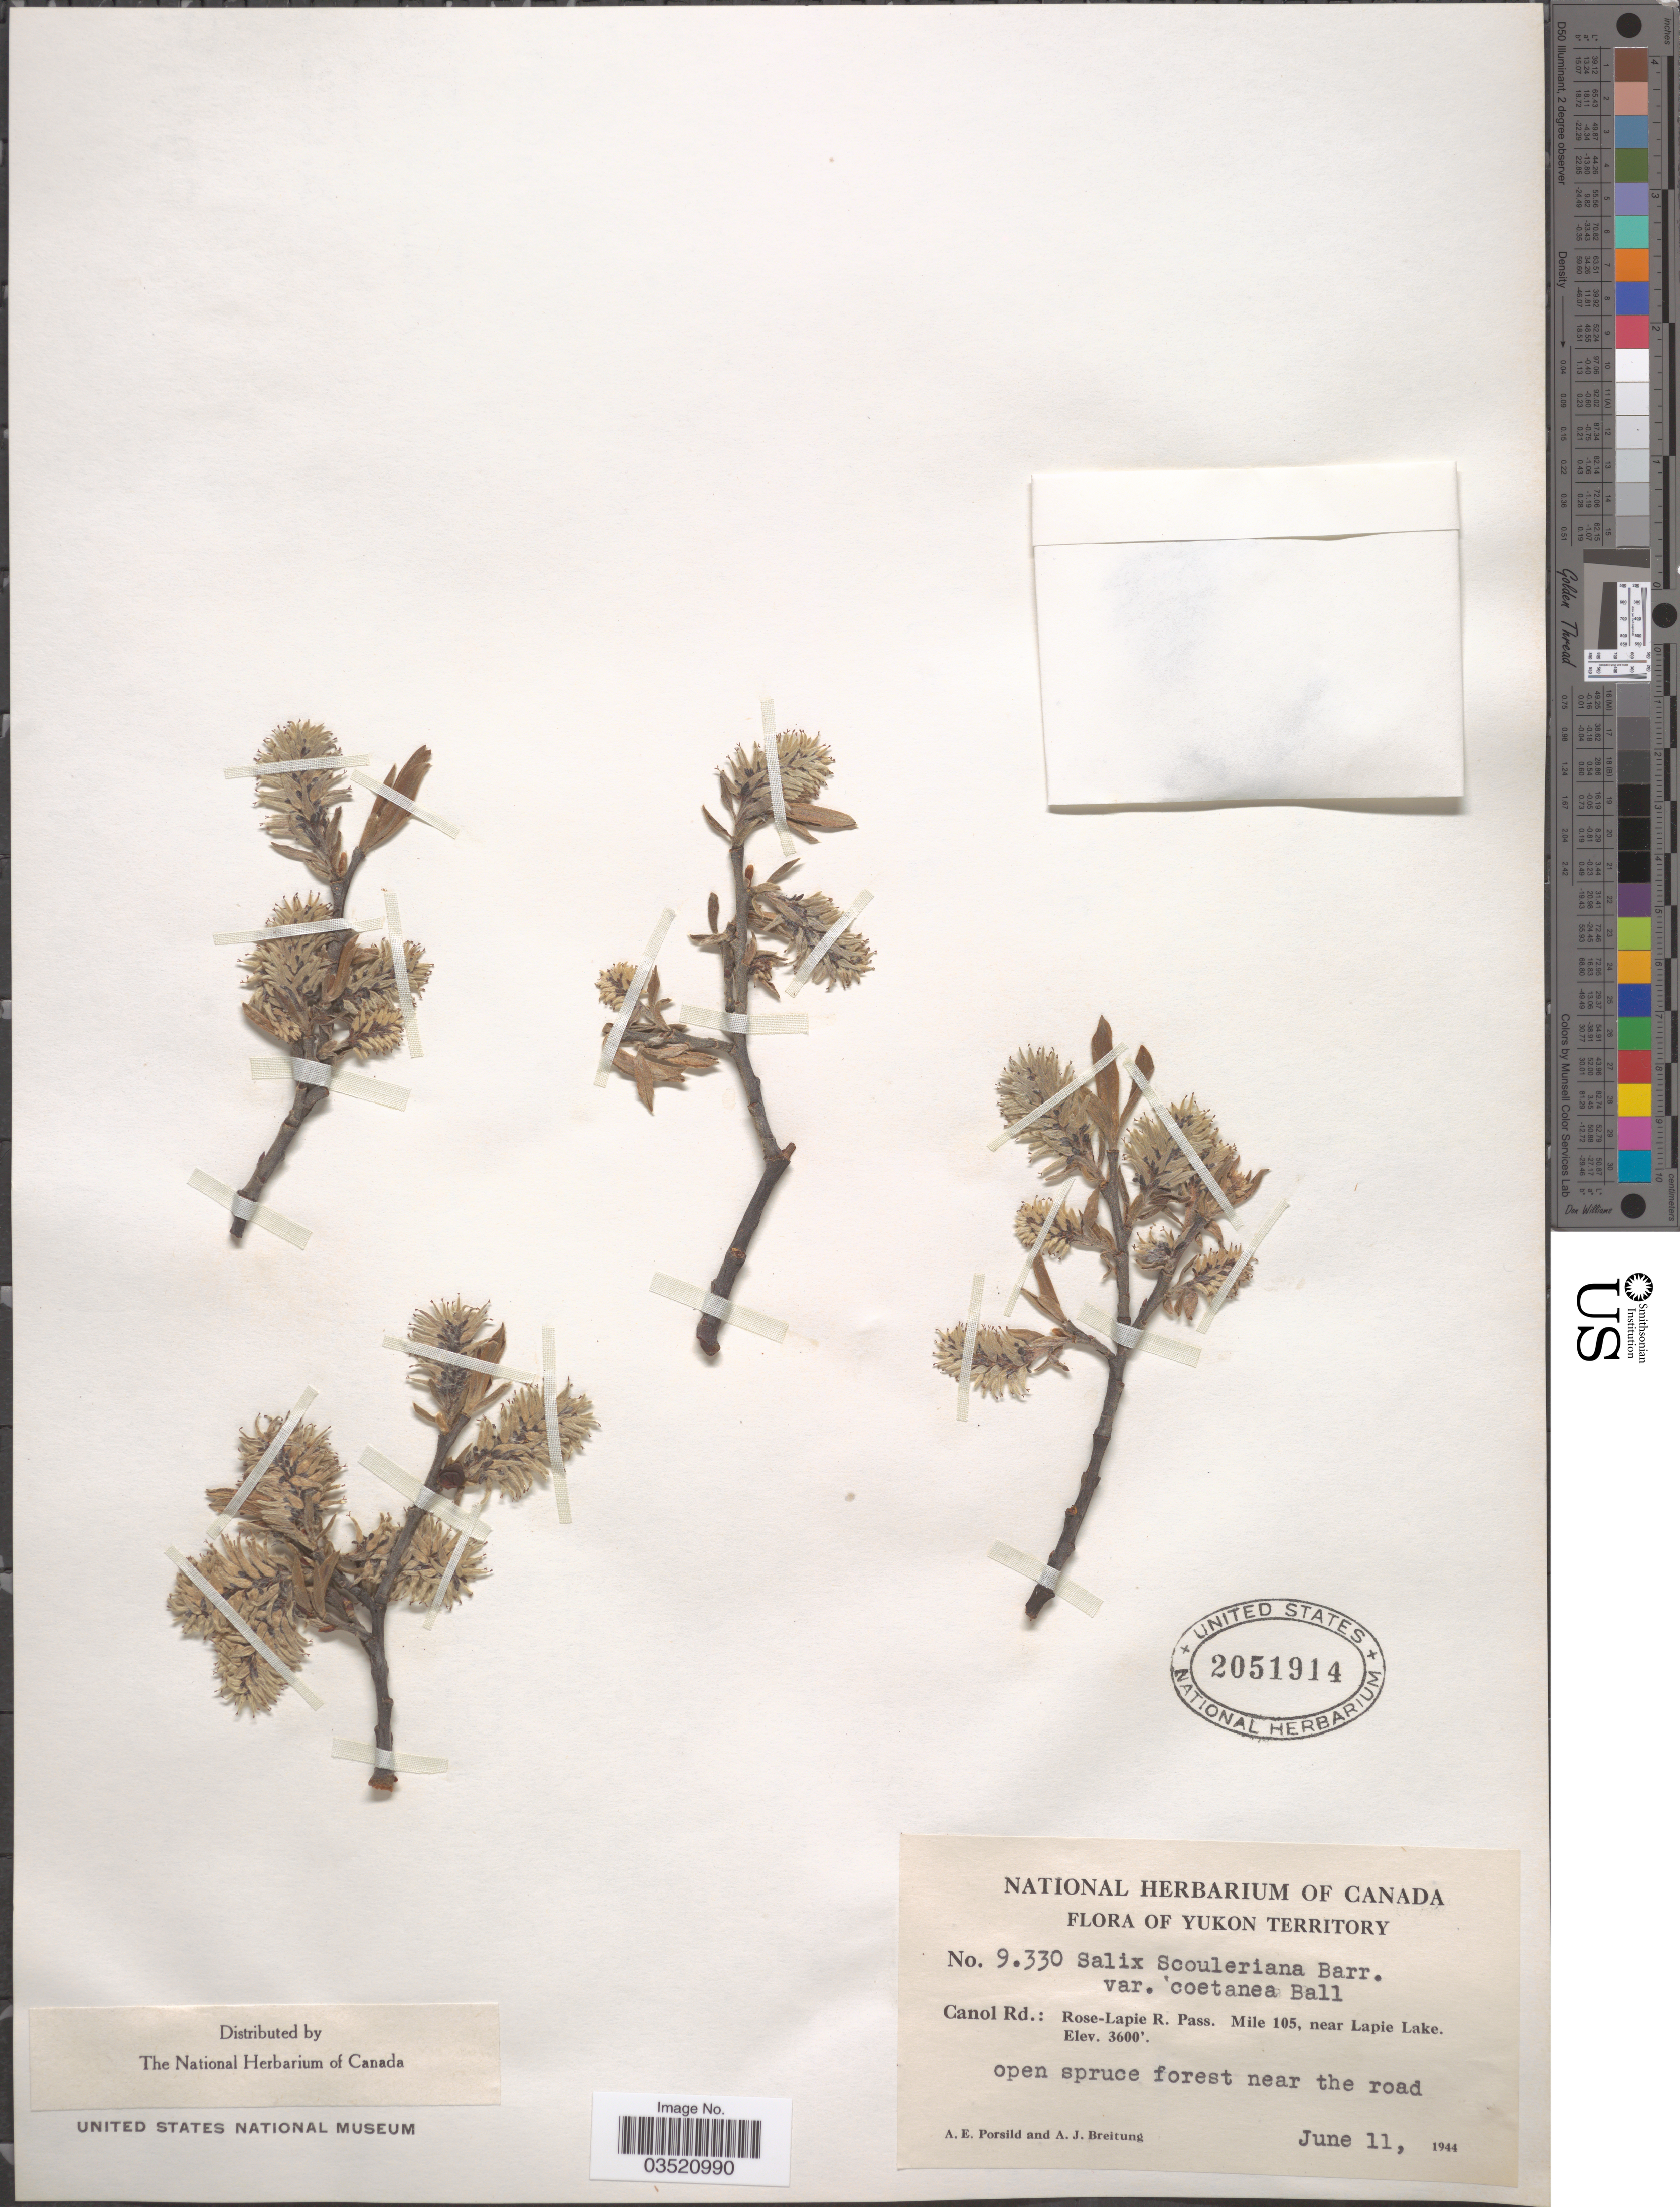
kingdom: Plantae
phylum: Tracheophyta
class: Magnoliopsida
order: Malpighiales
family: Salicaceae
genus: Salix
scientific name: Salix scouleriana var. coetanea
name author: C.R. Ball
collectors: A. E. Porsild & A. Breitung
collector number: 9330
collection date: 1944-06-11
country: Canada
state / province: Yukon Territory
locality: Canol Rd.: Rose-Lapie R. Pass. Mile 105, near Lapie Lake.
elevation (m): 1097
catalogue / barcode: US 2051914